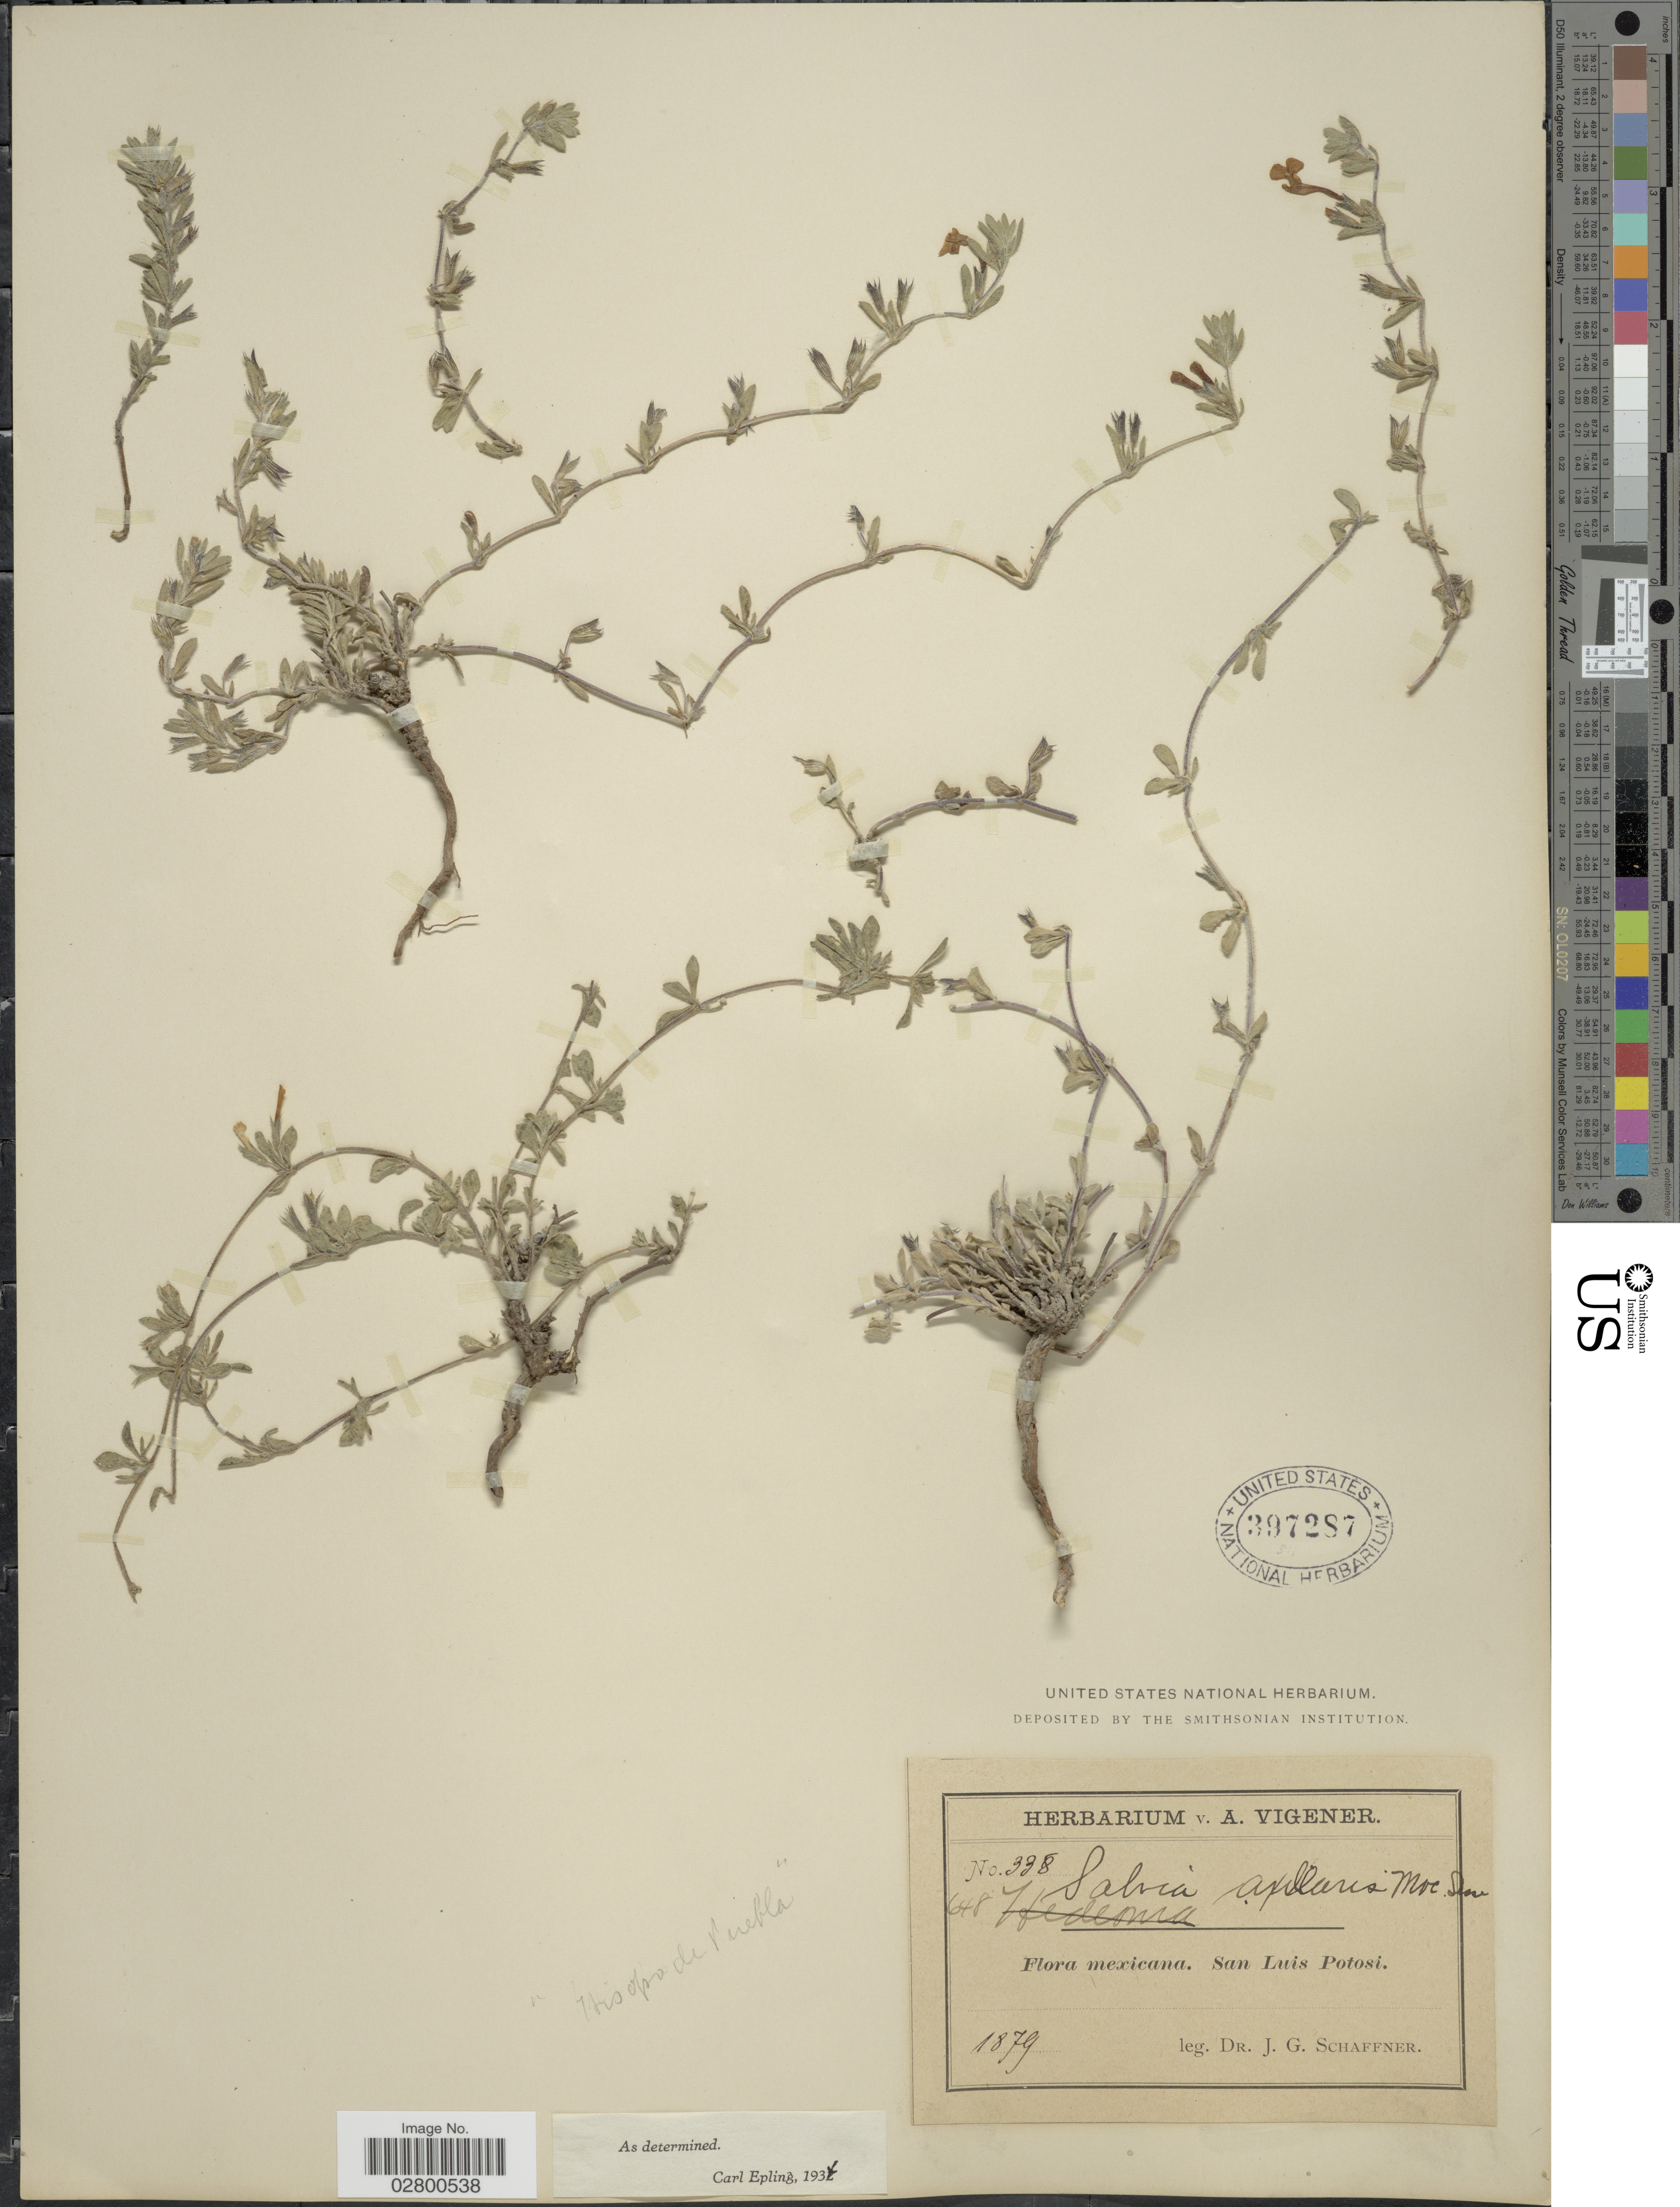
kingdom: Plantae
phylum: Tracheophyta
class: Magnoliopsida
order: Lamiales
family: Lamiaceae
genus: Salvia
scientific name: Salvia axillaris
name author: Moc. & Sessé ex Benth.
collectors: J. G. Schaffner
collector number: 338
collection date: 1879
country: Mexico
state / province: San Luis Potosí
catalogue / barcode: US 397287